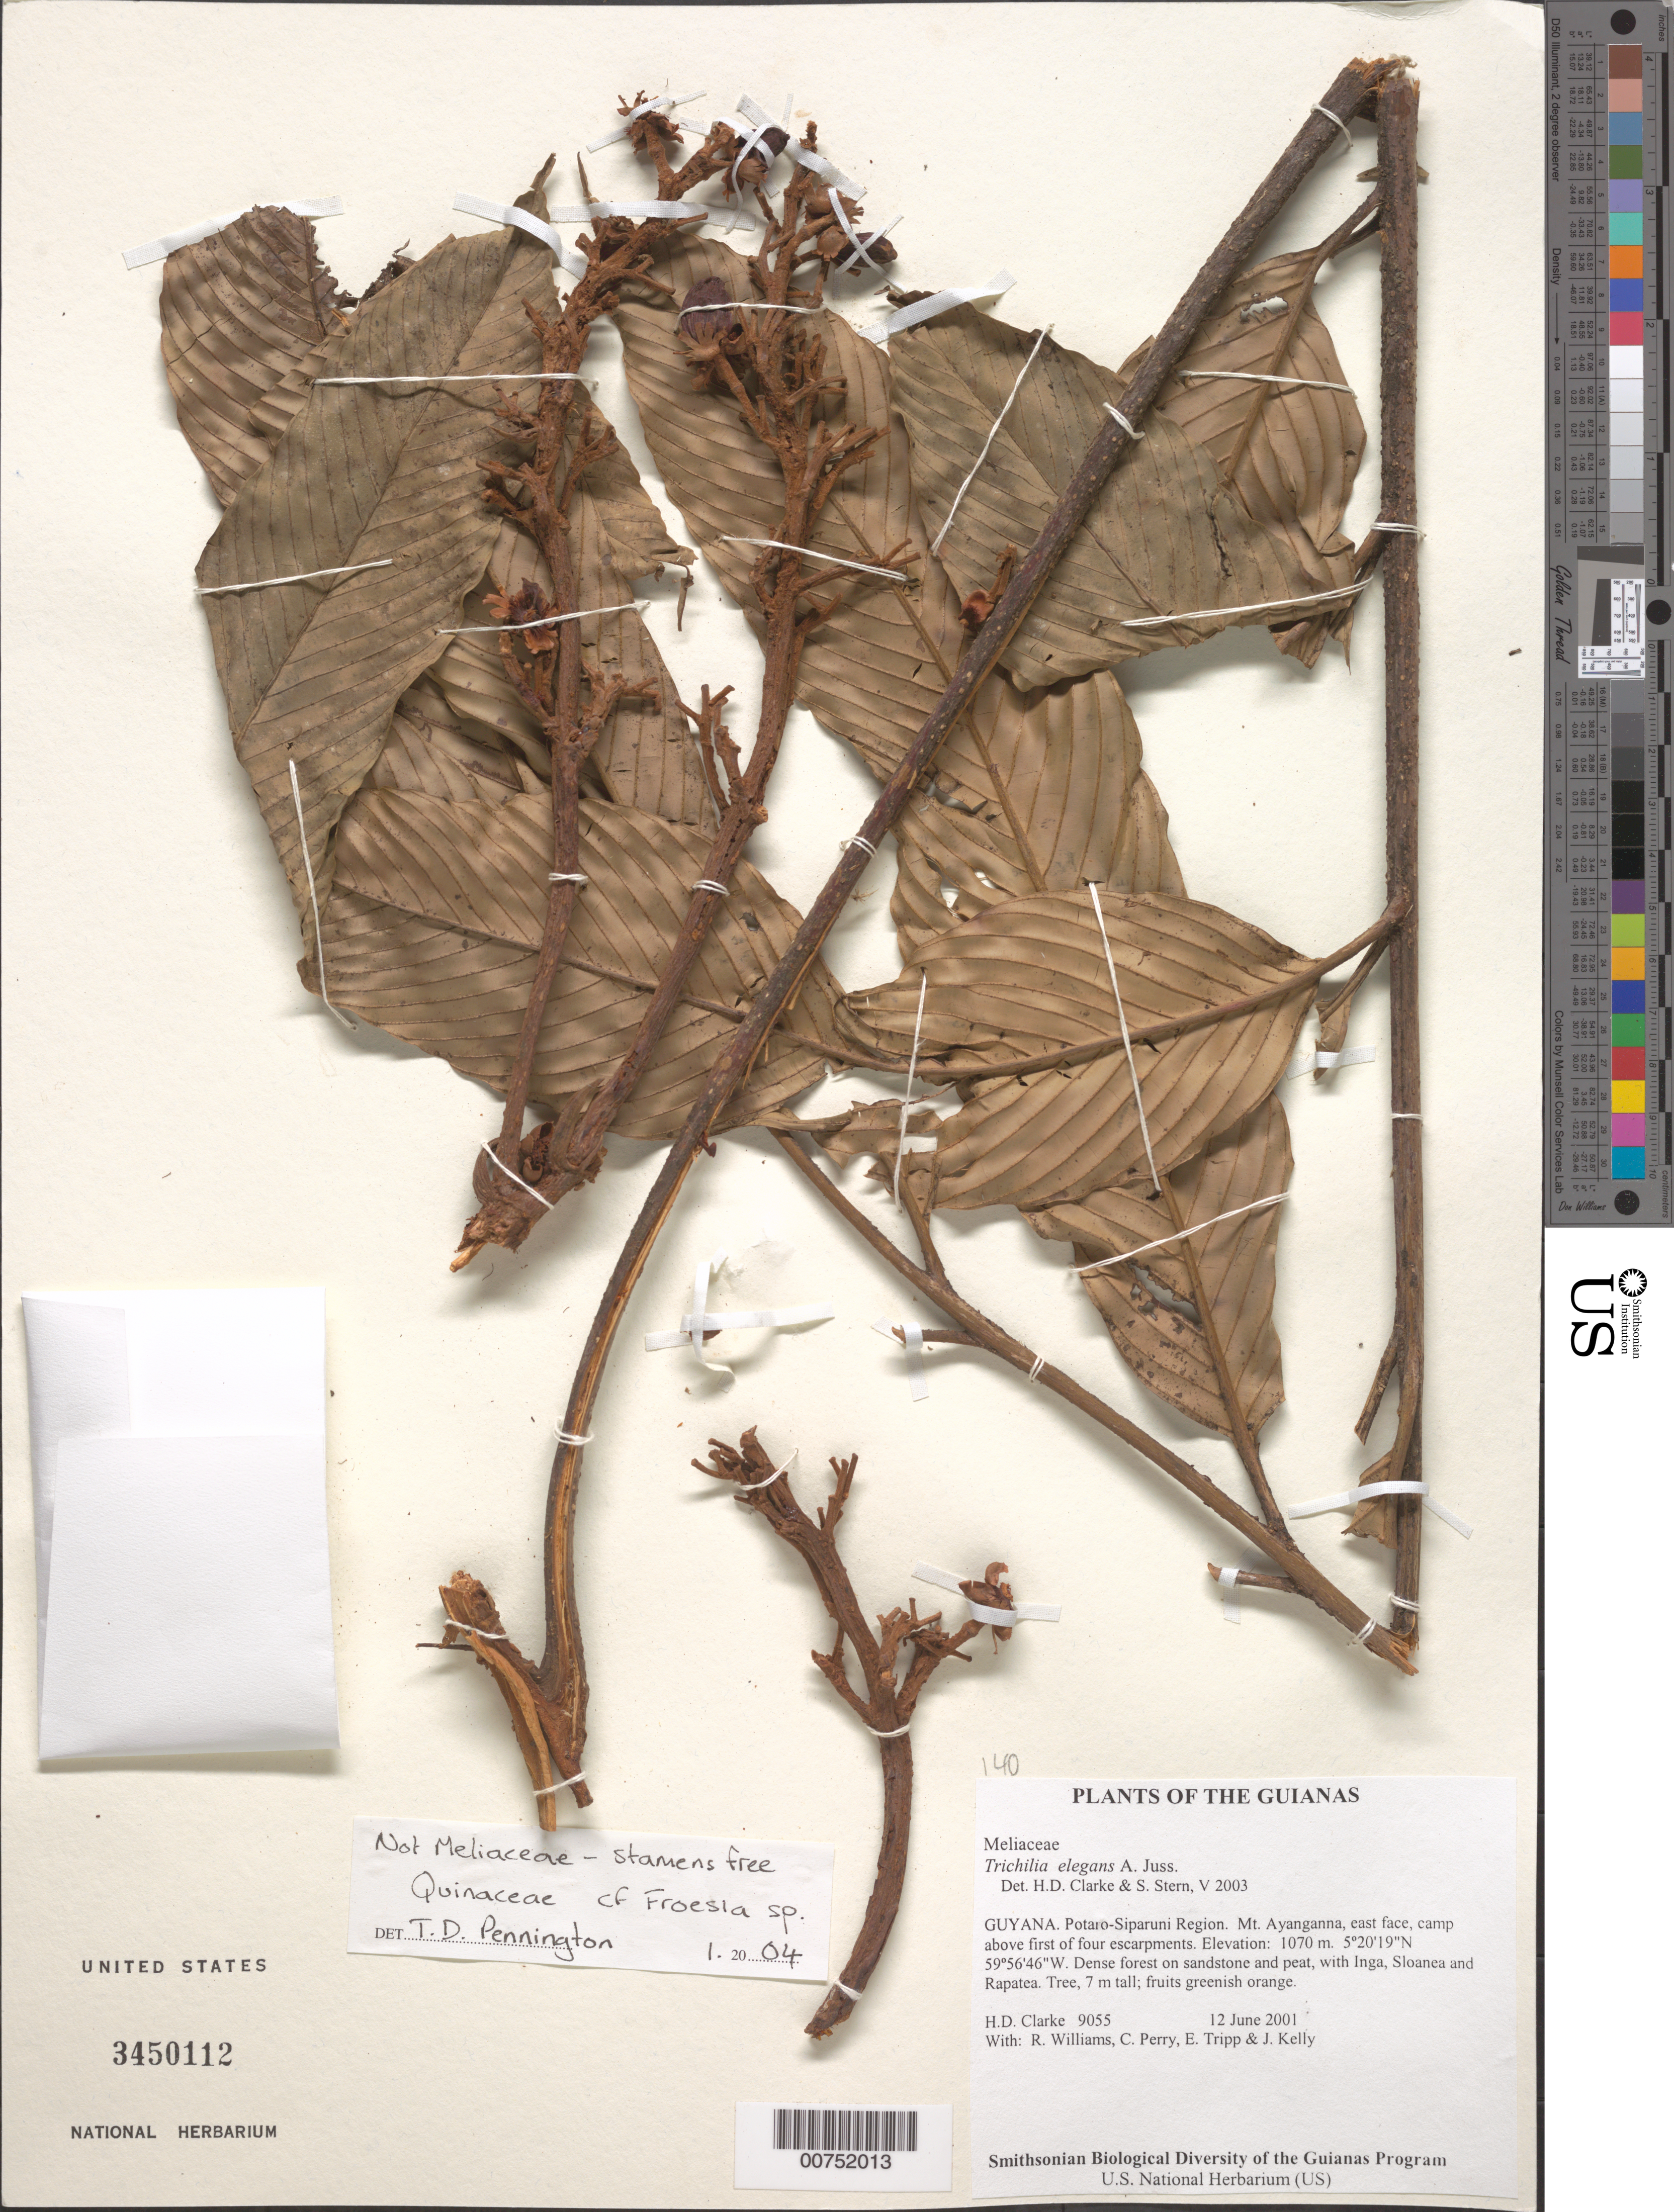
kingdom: Plantae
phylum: Tracheophyta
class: Magnoliopsida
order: Malpighiales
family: Quiinaceae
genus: Froesia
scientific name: Froesia sp.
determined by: Pennington, T. D., (K)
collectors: H. D. Clarke, R. Williams, C. Perry, E. Tripp & J. Kelly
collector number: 9055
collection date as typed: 12 June 2001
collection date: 2001-06-12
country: Guyana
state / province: Potaro-Siparuni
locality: Mt. Ayanganna, east face, camp above first of four escarpments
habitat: Dense forest on sandstone and peat, with Inga, Sloanea and Rapatea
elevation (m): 1070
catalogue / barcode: US 3450112